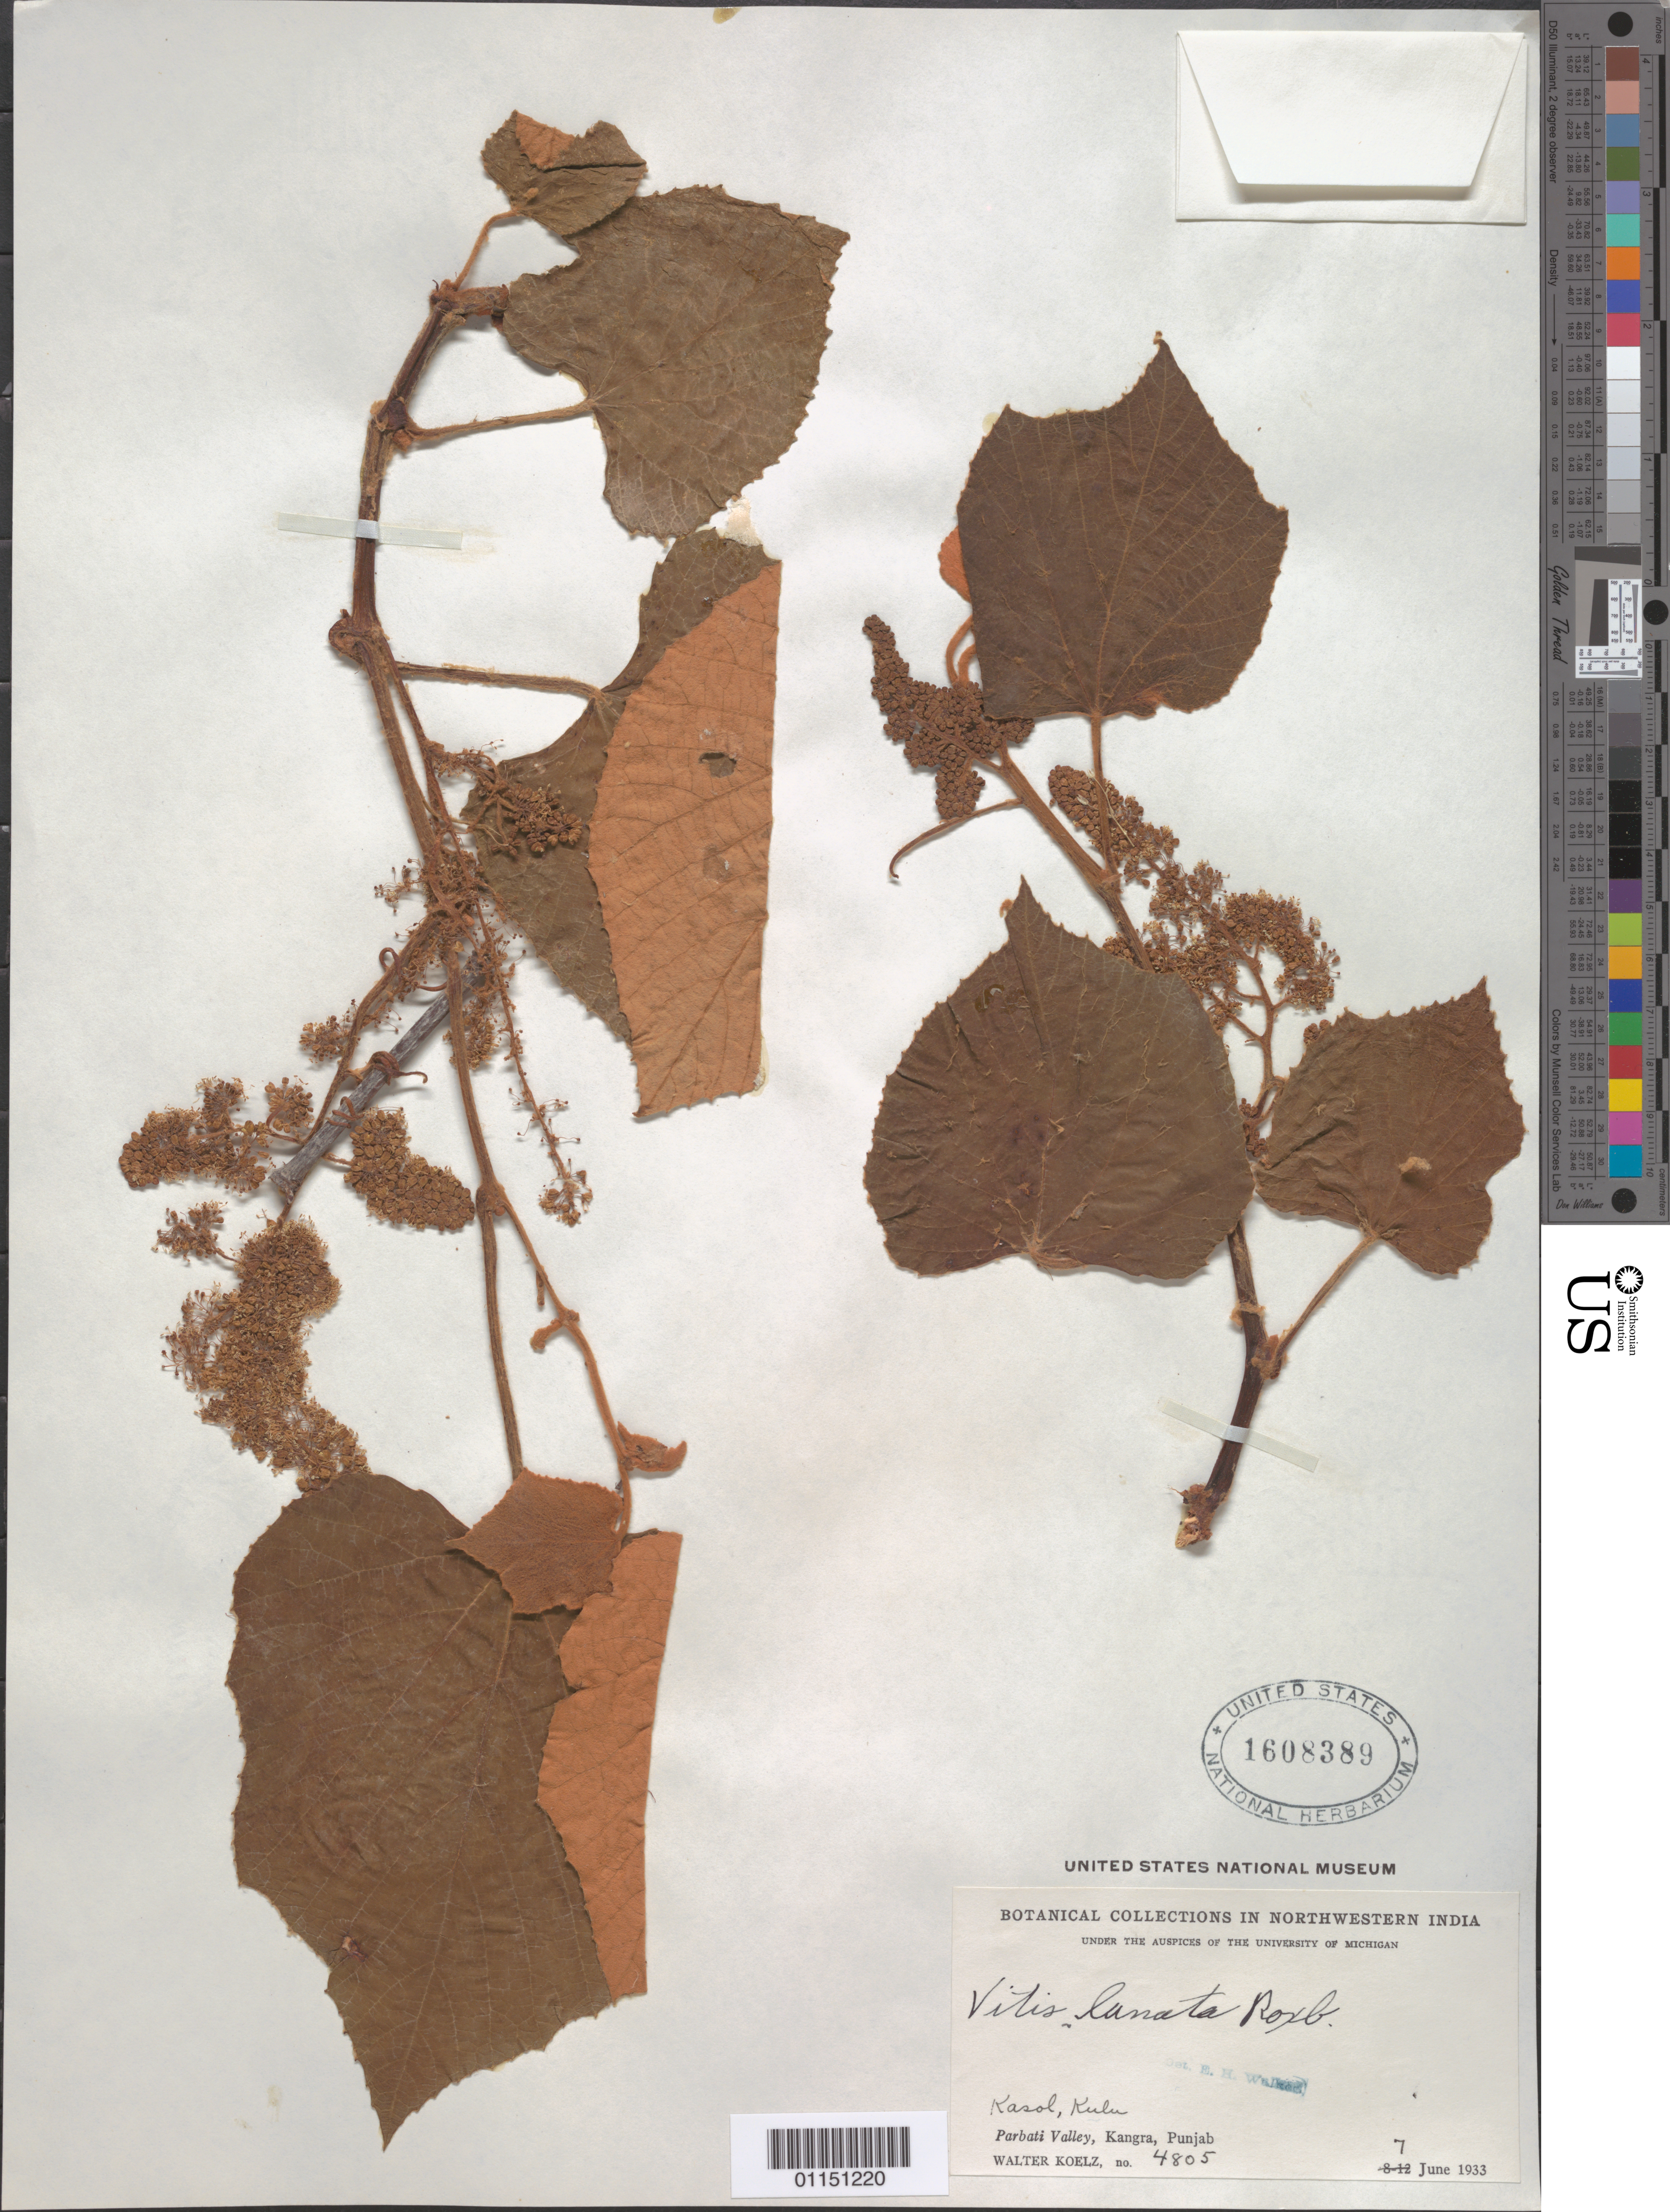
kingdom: Plantae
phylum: Tracheophyta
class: Magnoliopsida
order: Vitales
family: Vitaceae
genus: Vitis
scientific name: Vitis lanata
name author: Roxb.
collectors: W. N. Koelz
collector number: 4805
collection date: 1933-06-07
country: India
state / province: Punjab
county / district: Kangra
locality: Parbati Valley.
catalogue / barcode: US 1608389